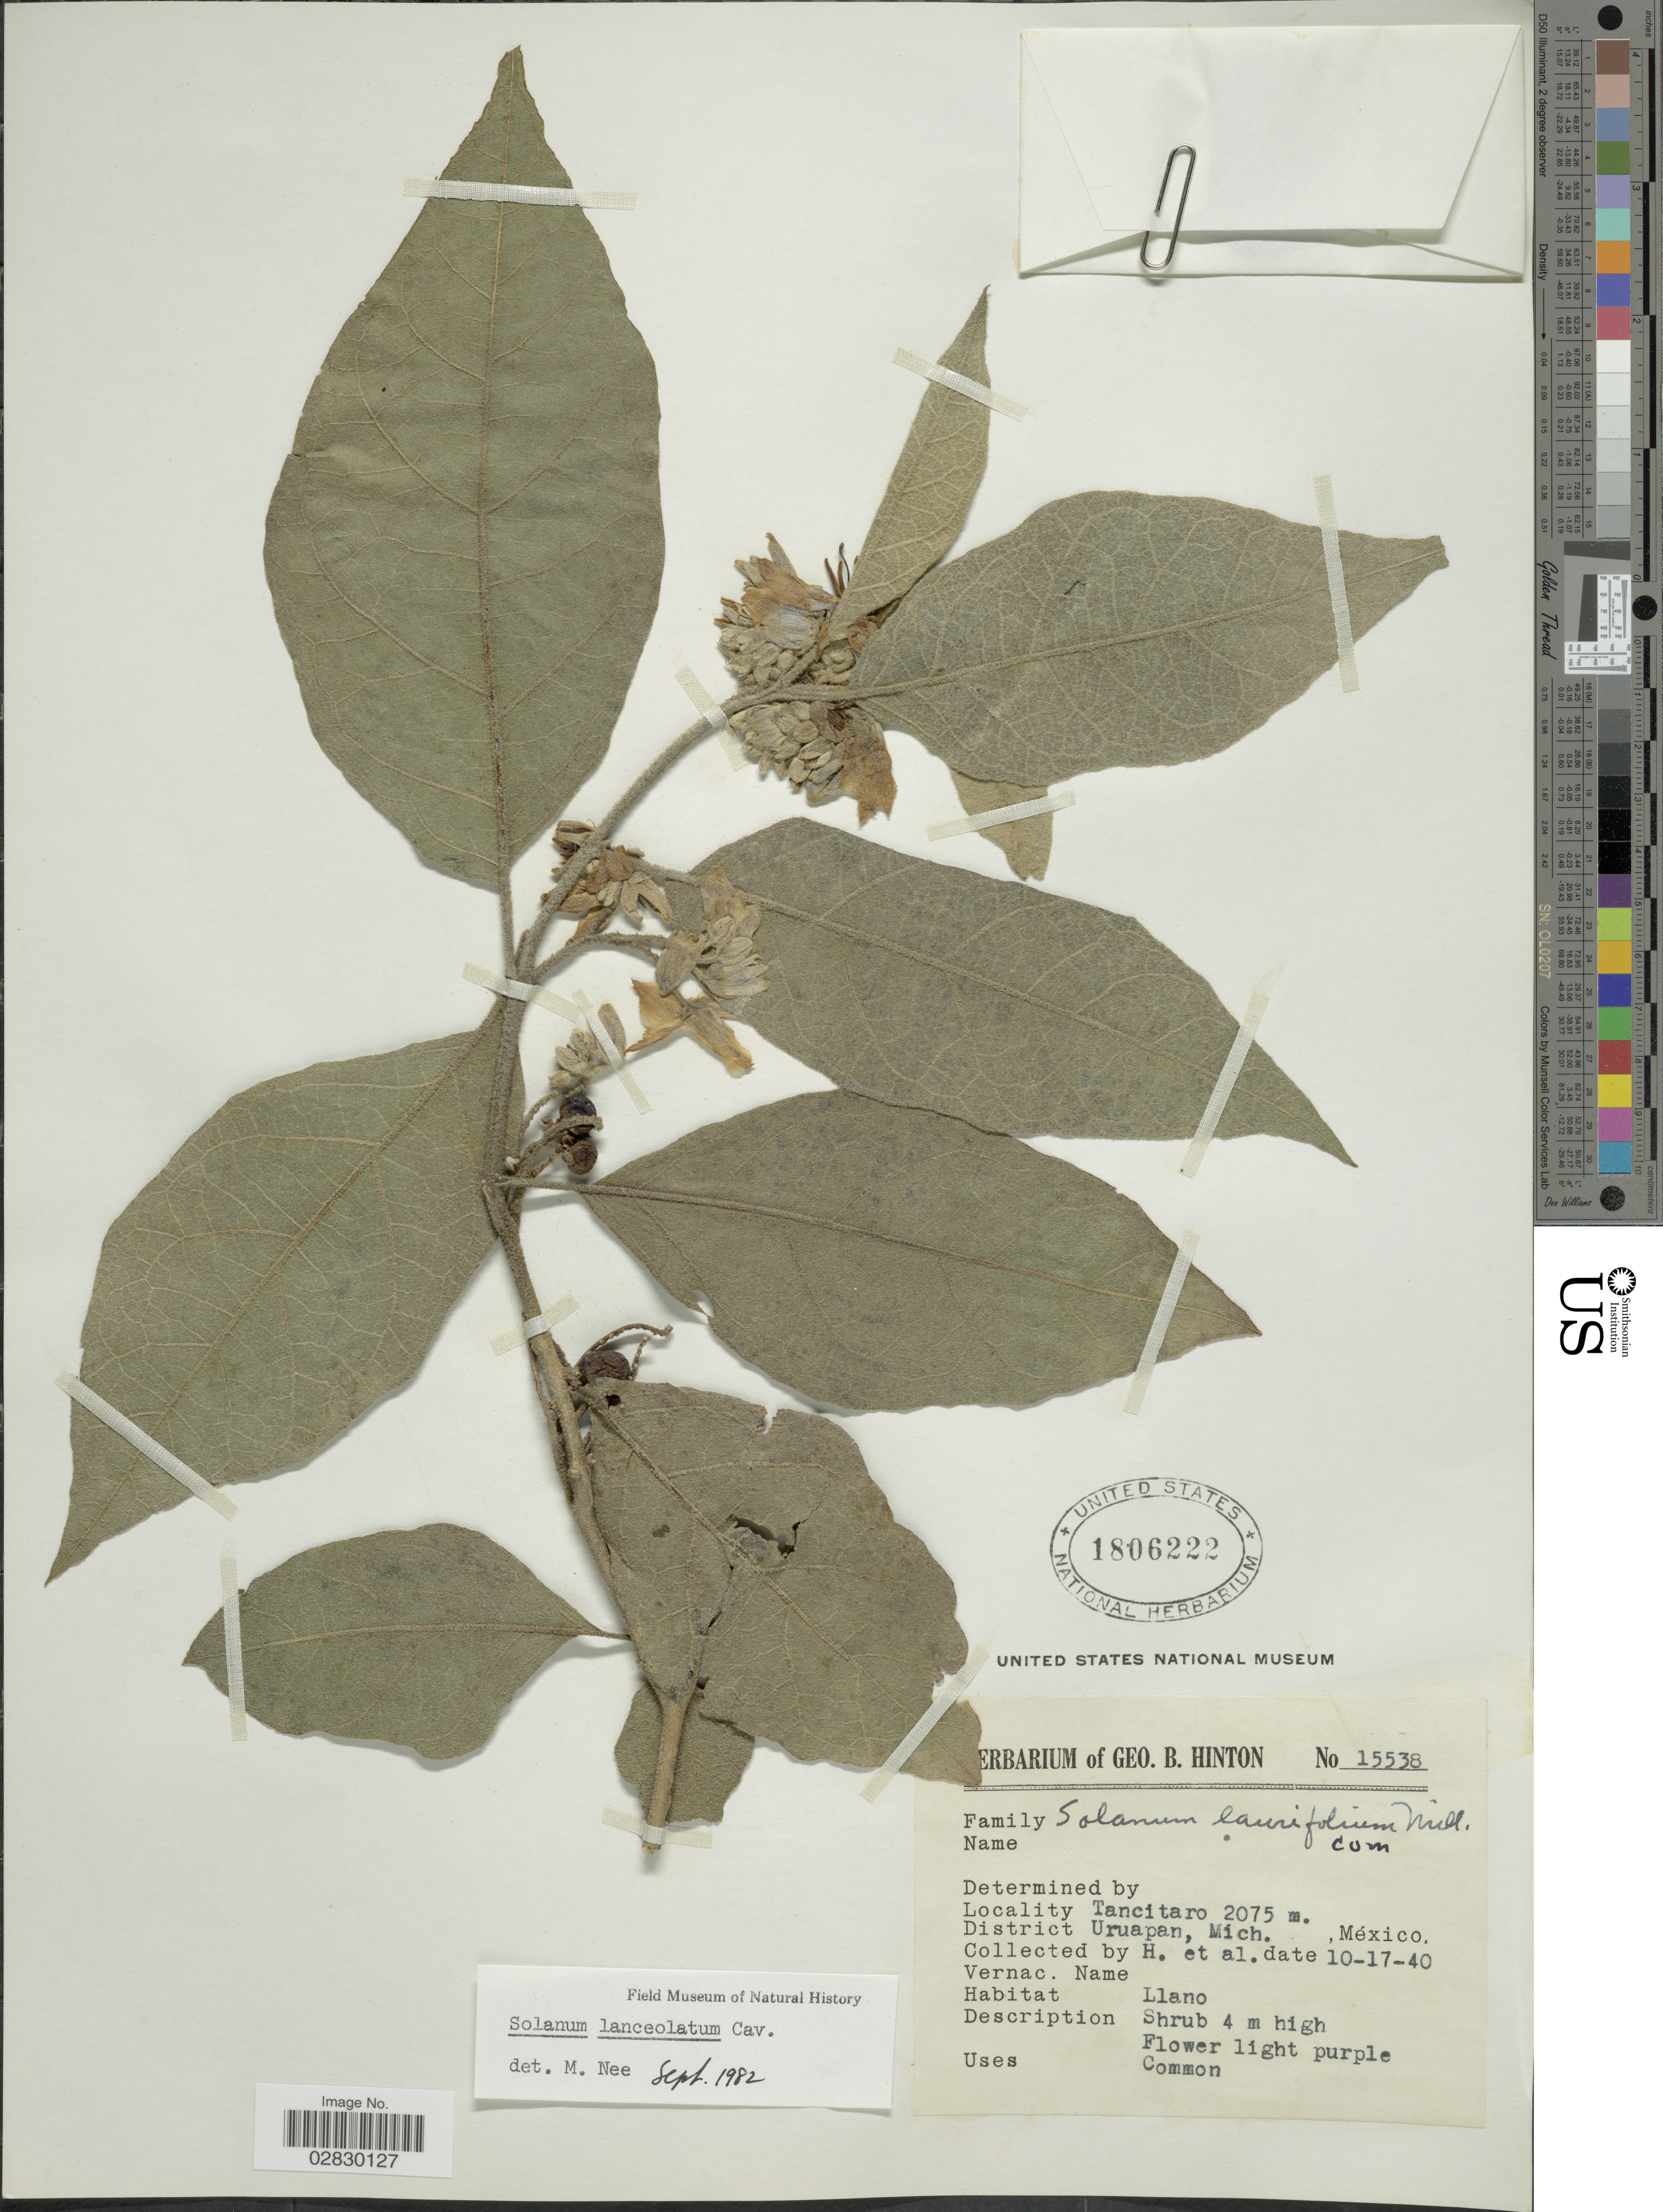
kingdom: Plantae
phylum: Tracheophyta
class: Magnoliopsida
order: Solanales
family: Solanaceae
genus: Solanum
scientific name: Solanum lanceolatum Berthault, nom. illeg.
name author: Berthault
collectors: G. B. Hinton & et al.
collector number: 15538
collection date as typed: Transcribed d/m/y: 17/10/40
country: Mexico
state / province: Michoacán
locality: Tancitaro, District Uruapan.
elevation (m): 2075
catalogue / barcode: US 1806222